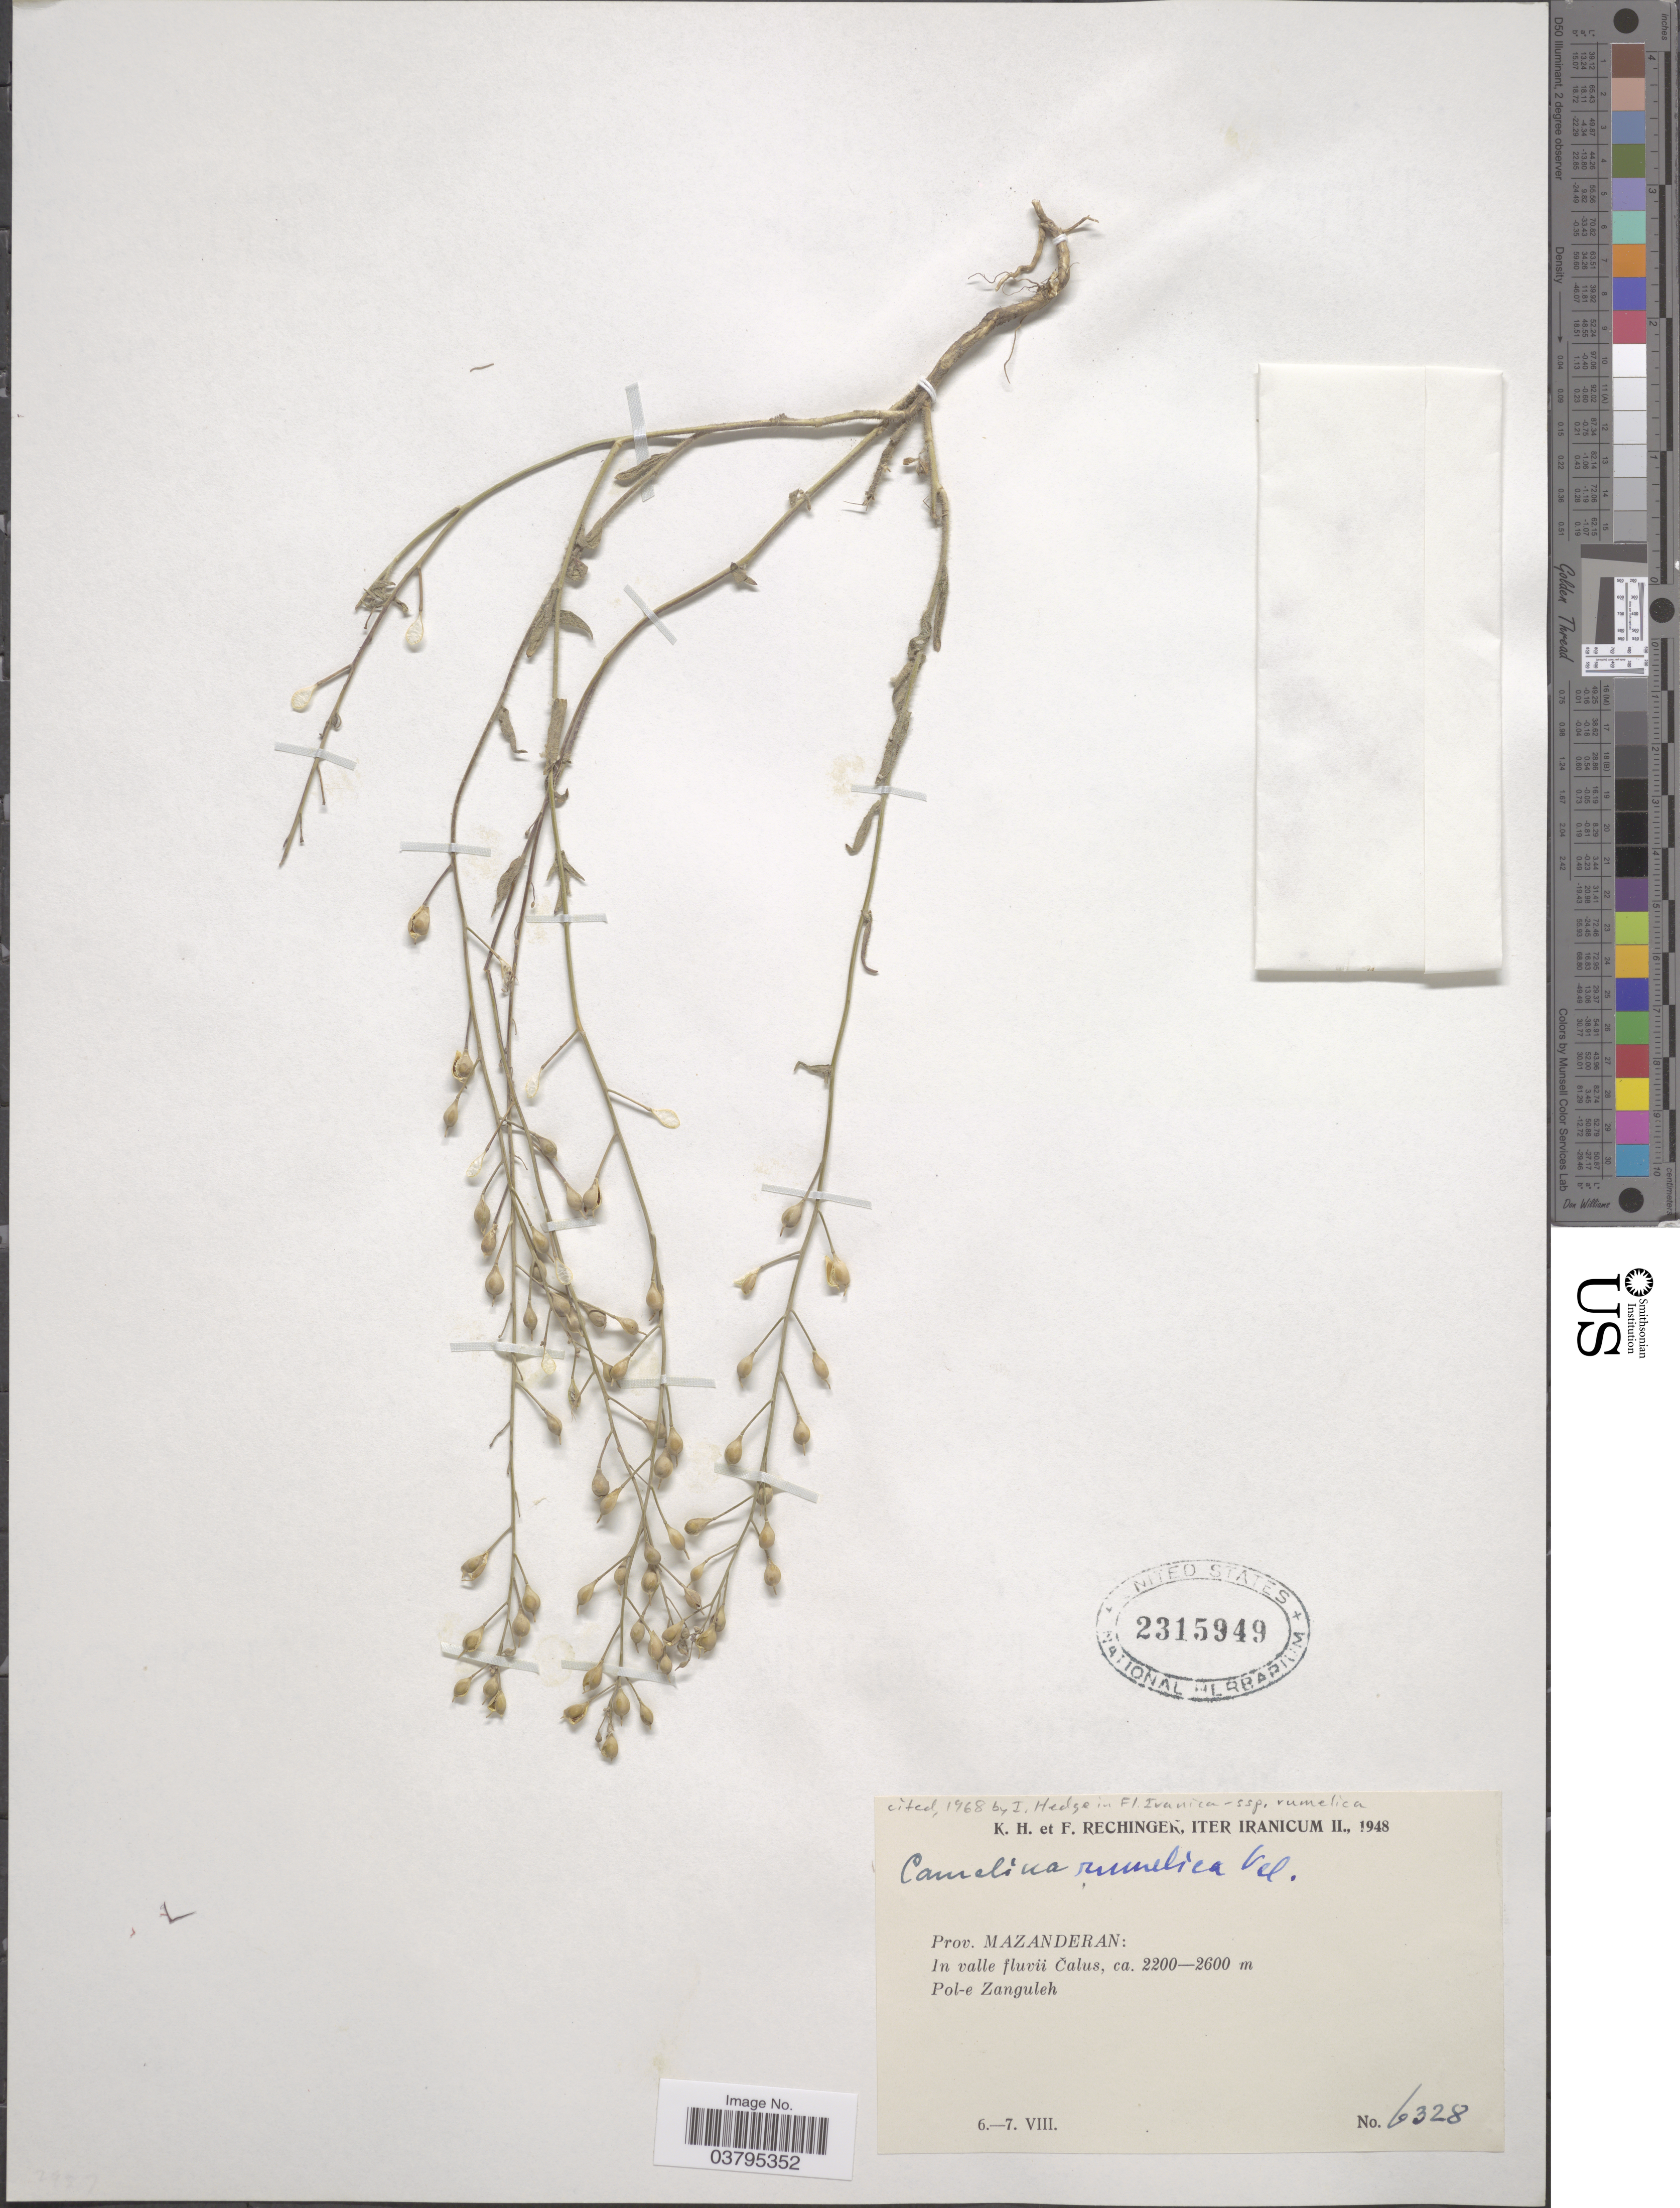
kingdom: Plantae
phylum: Tracheophyta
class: Magnoliopsida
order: Brassicales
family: Brassicaceae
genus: Camelina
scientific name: Camelina rumelica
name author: Velen.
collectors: K. H. Rechinger & F. Rechinger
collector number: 6328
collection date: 1948-08-06/1948-08-07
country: Iran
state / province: Mazandaran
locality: Prov. Mazanderan: In valle fluvii Čalus, Pol-e Zanguleh.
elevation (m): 2200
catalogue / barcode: US 2315949